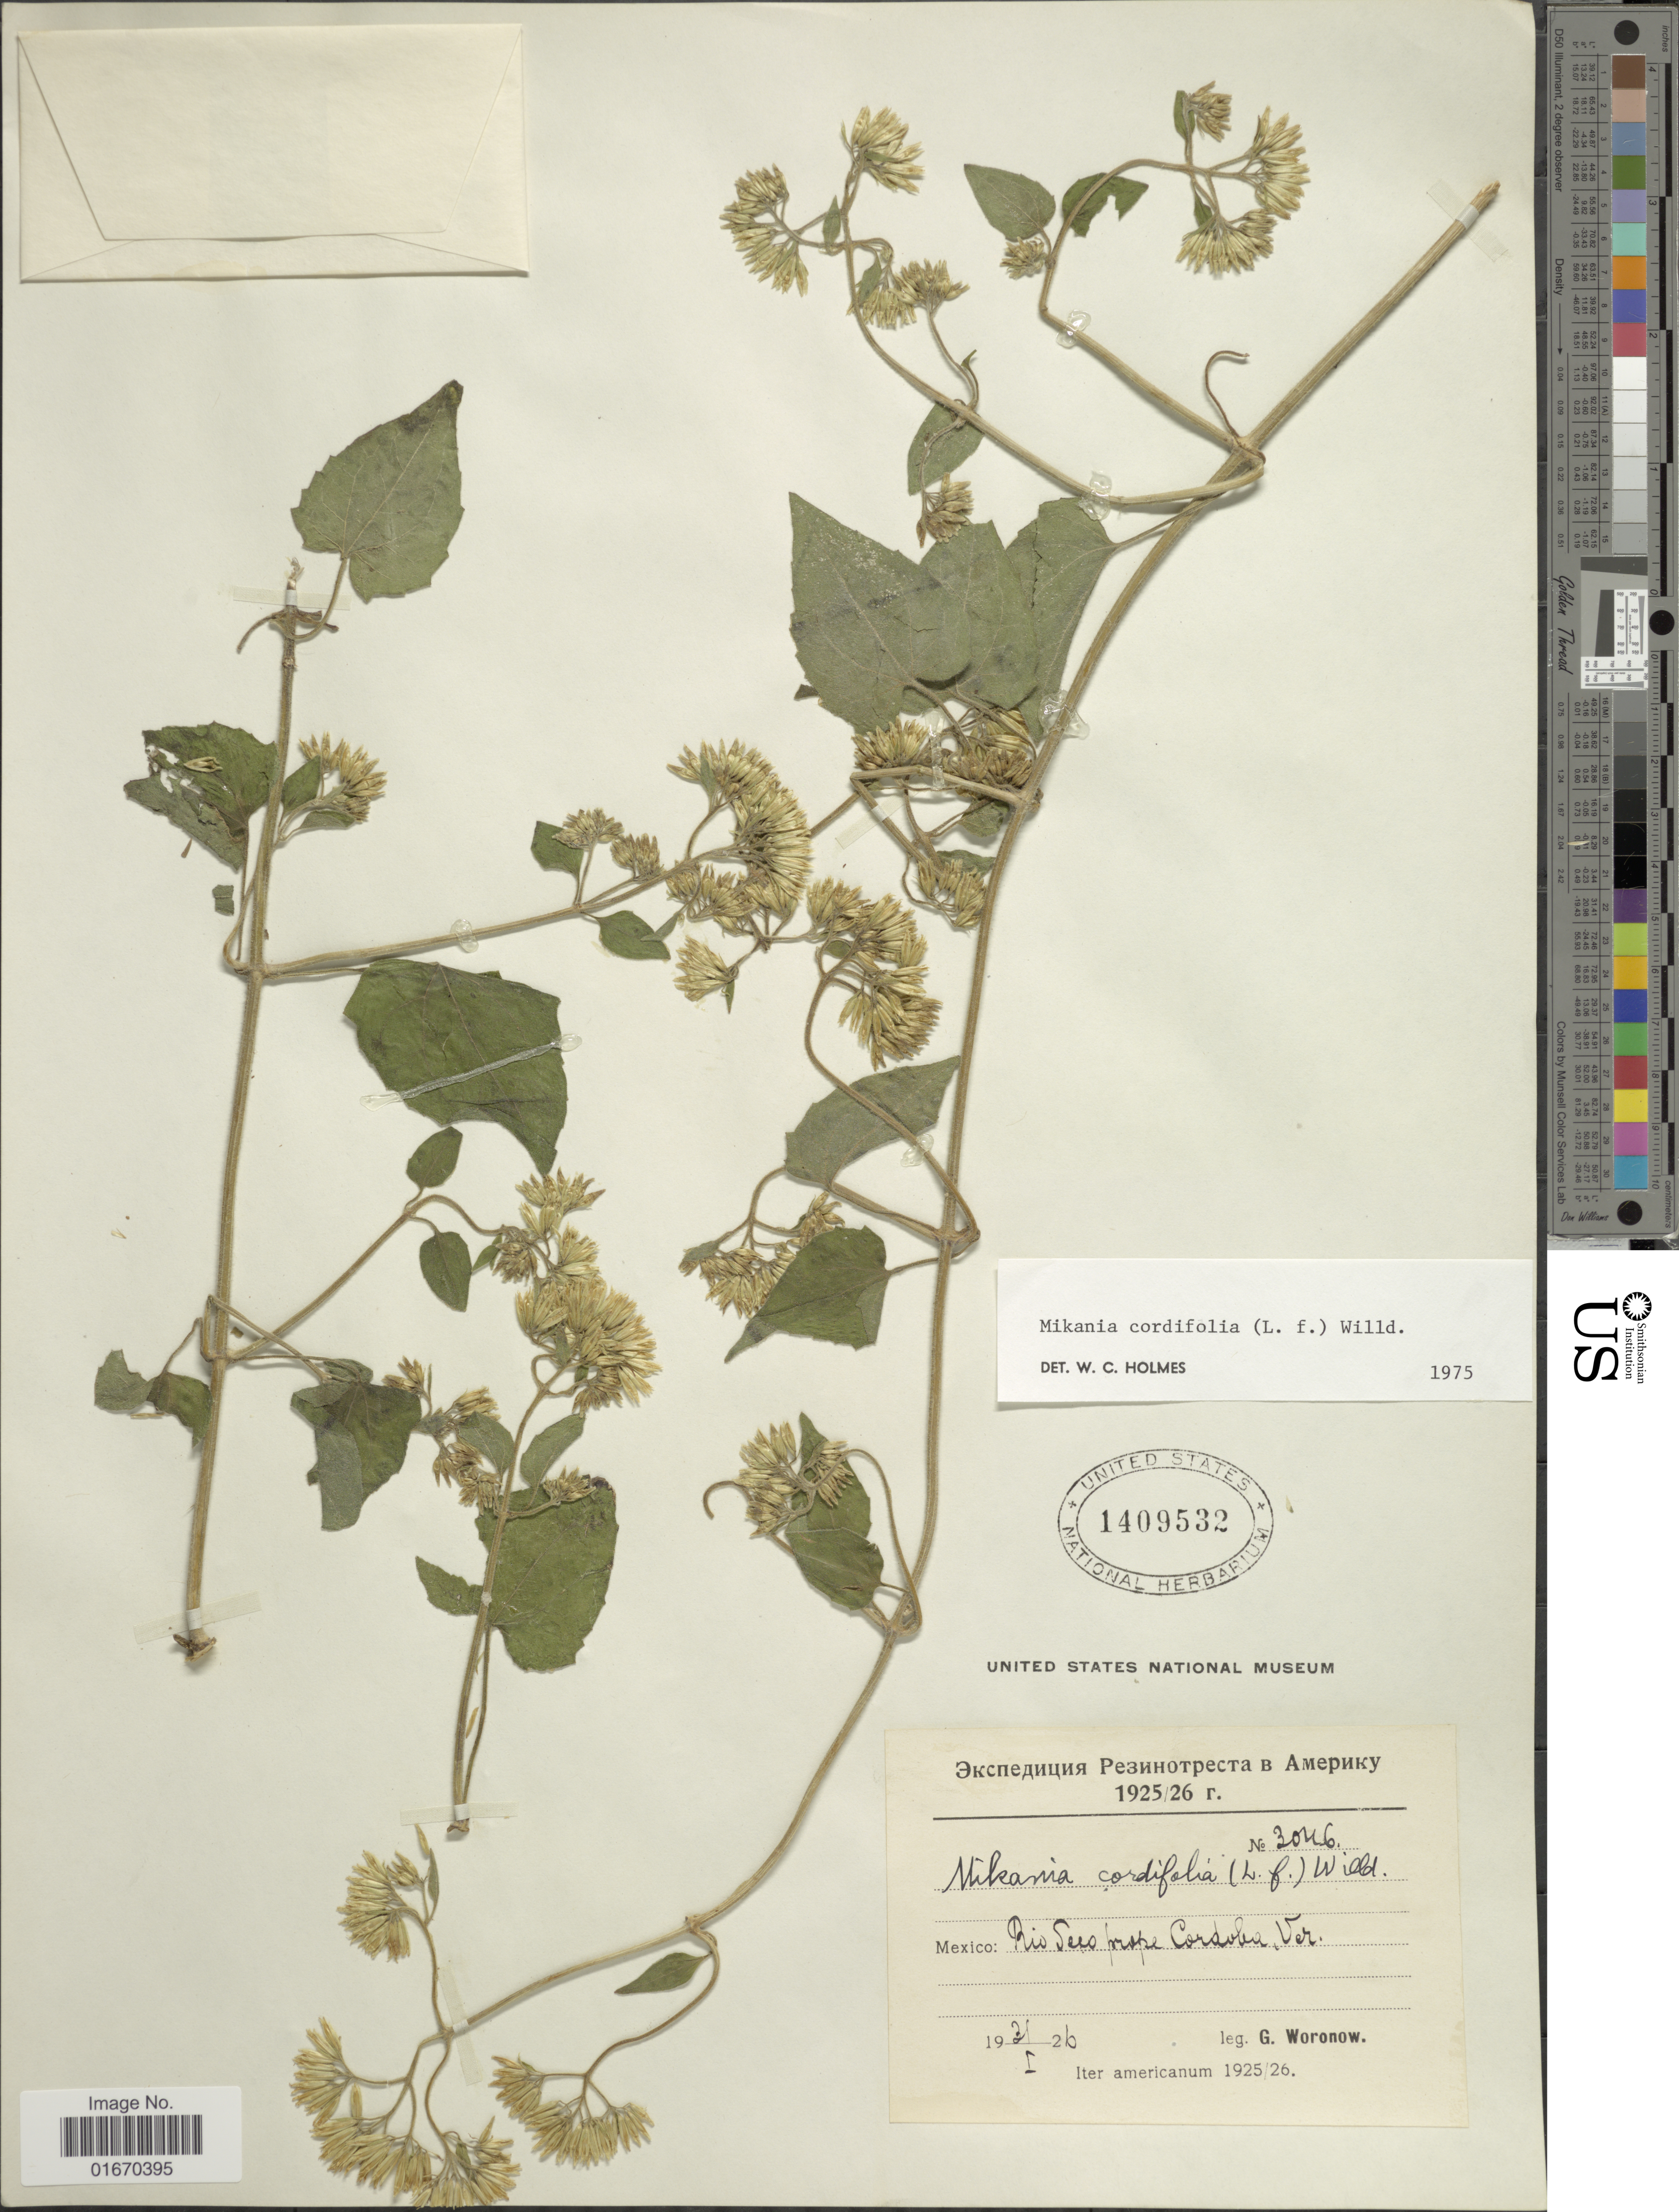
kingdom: Plantae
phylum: Tracheophyta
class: Magnoliopsida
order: Asterales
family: Asteraceae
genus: Mikania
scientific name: Mikania cordifolia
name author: Kunth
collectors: G. Woronow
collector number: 3046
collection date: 1926-01-31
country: Mexico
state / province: Veracruz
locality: Rio Seco prope Cordoba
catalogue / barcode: US 1409532